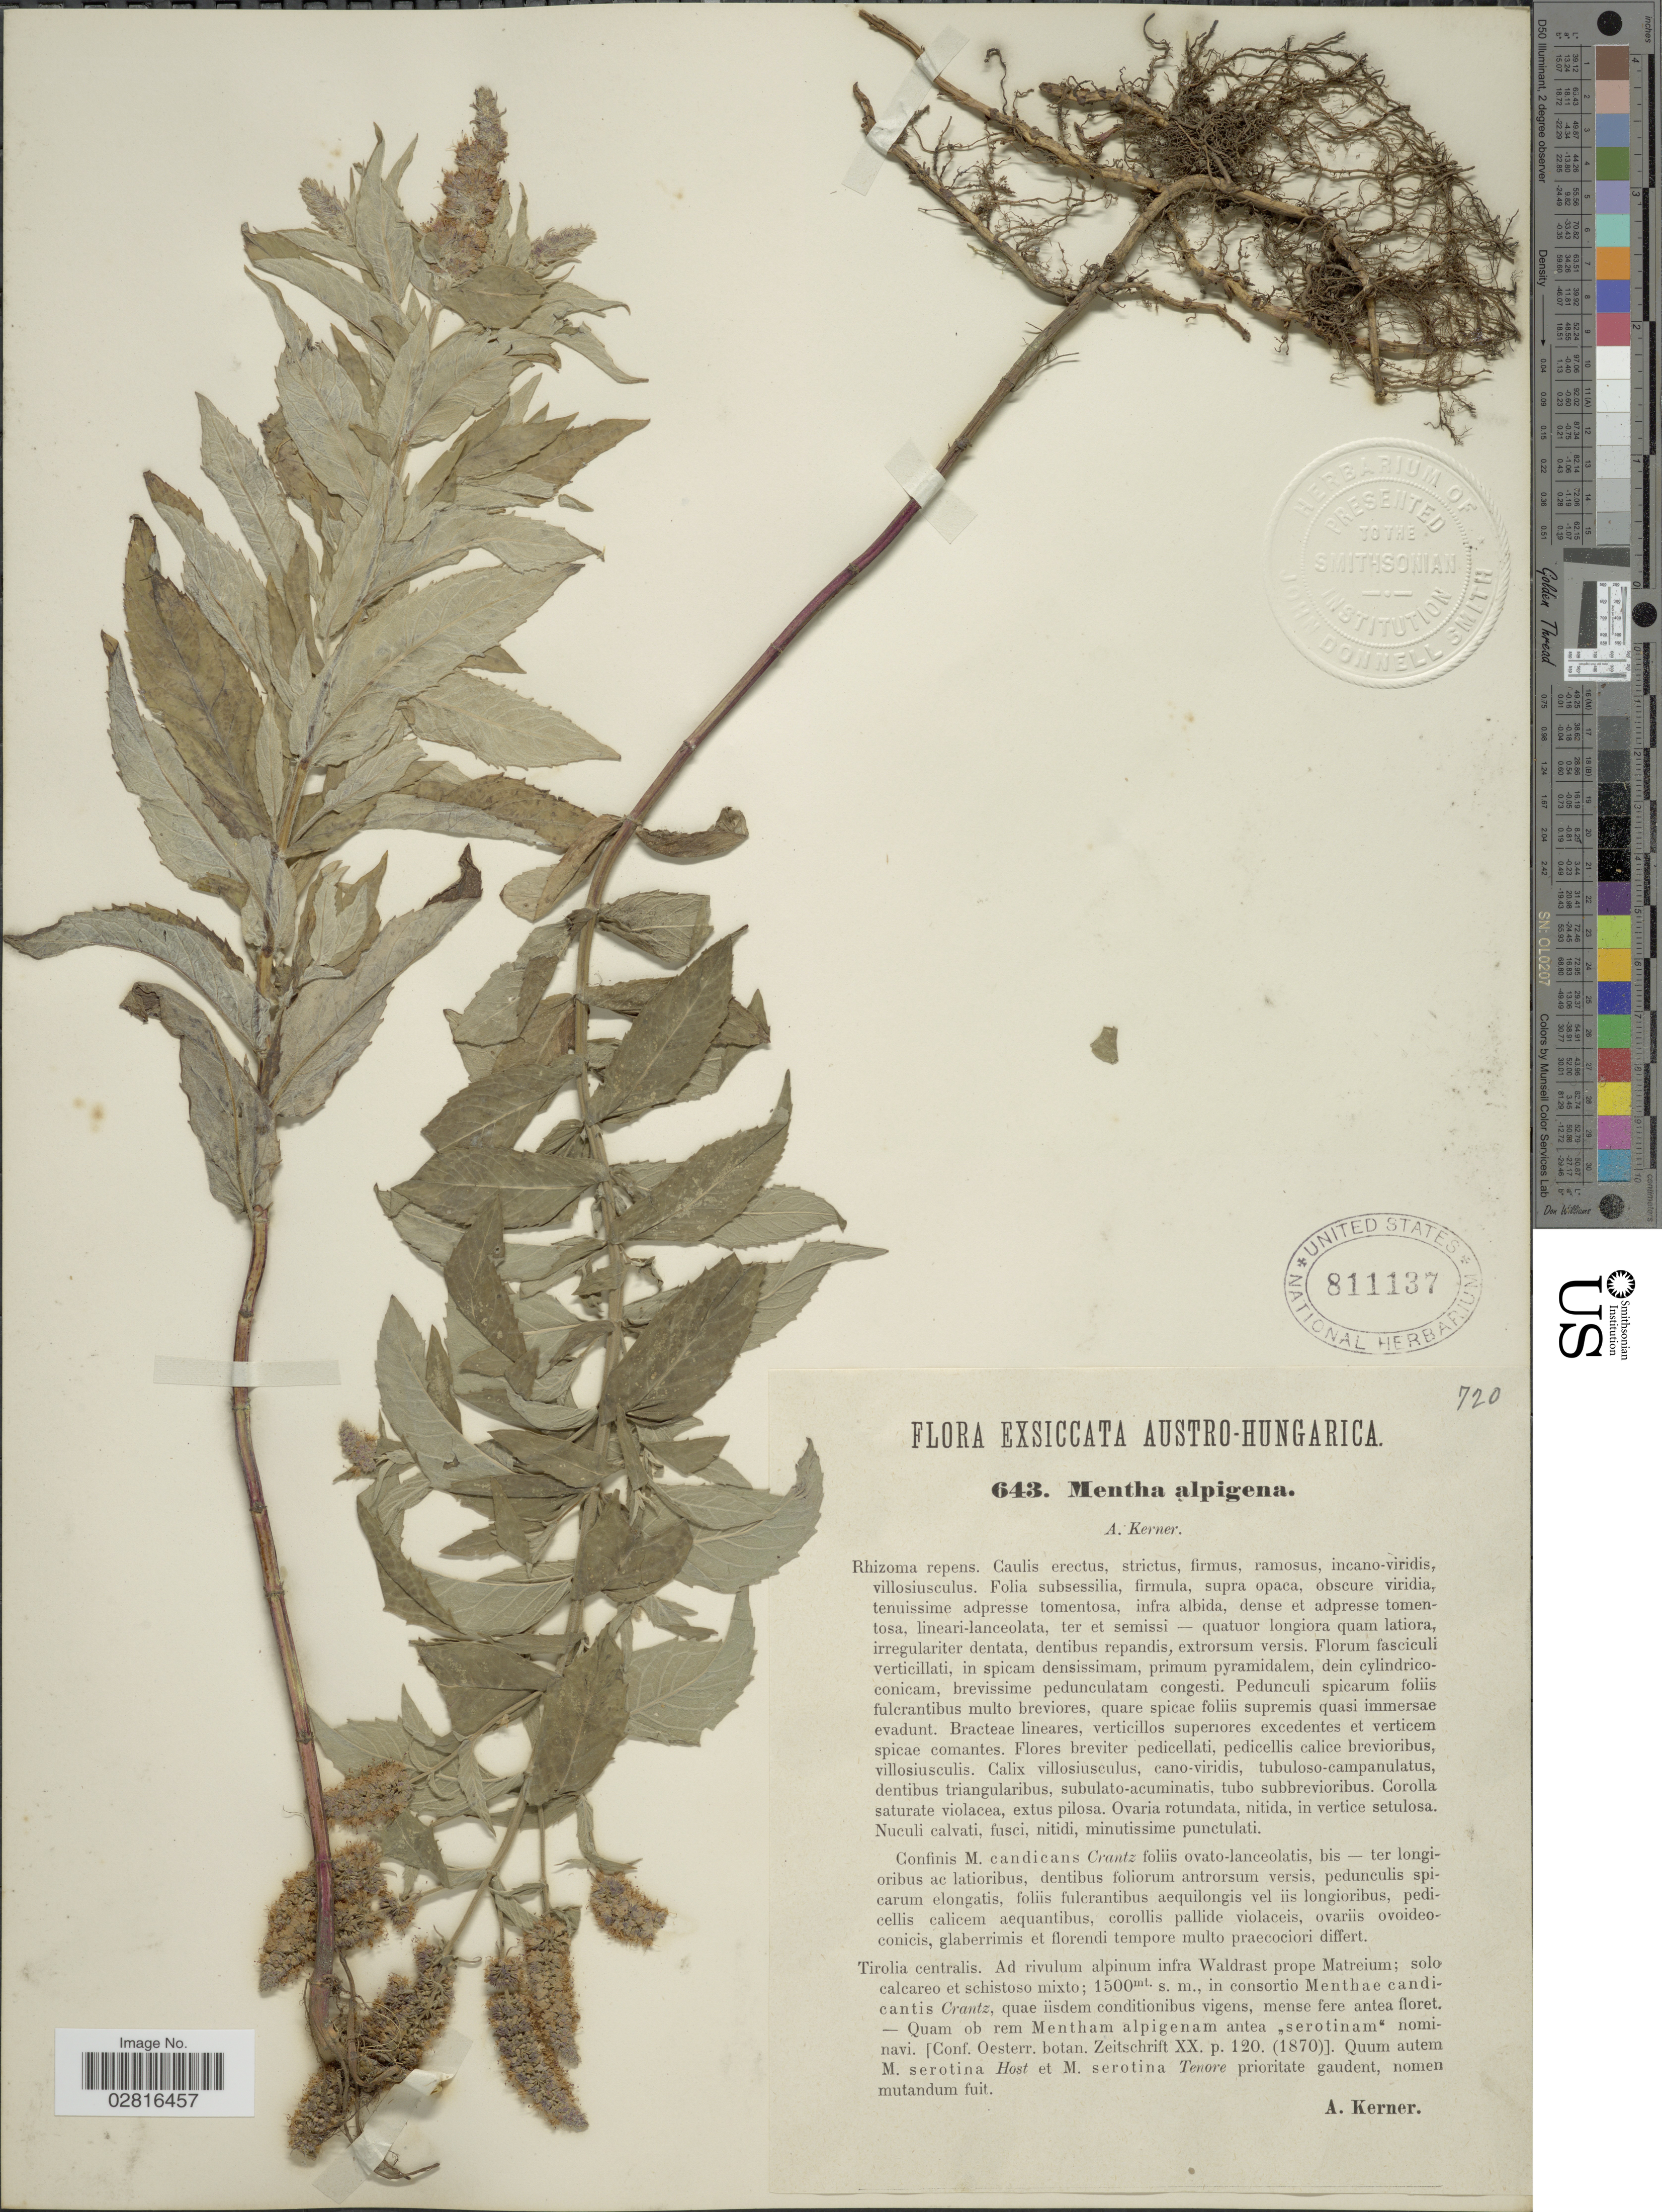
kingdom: Plantae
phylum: Tracheophyta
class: Magnoliopsida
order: Lamiales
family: Lamiaceae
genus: Mentha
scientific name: Mentha longifolia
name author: (L.) L.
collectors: A. Kerner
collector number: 643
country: Austria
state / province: Tirol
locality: Tirolia centralis. Ad rivulum alpinum infra Waldrast prope Matreium.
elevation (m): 1500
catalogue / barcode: US 811137